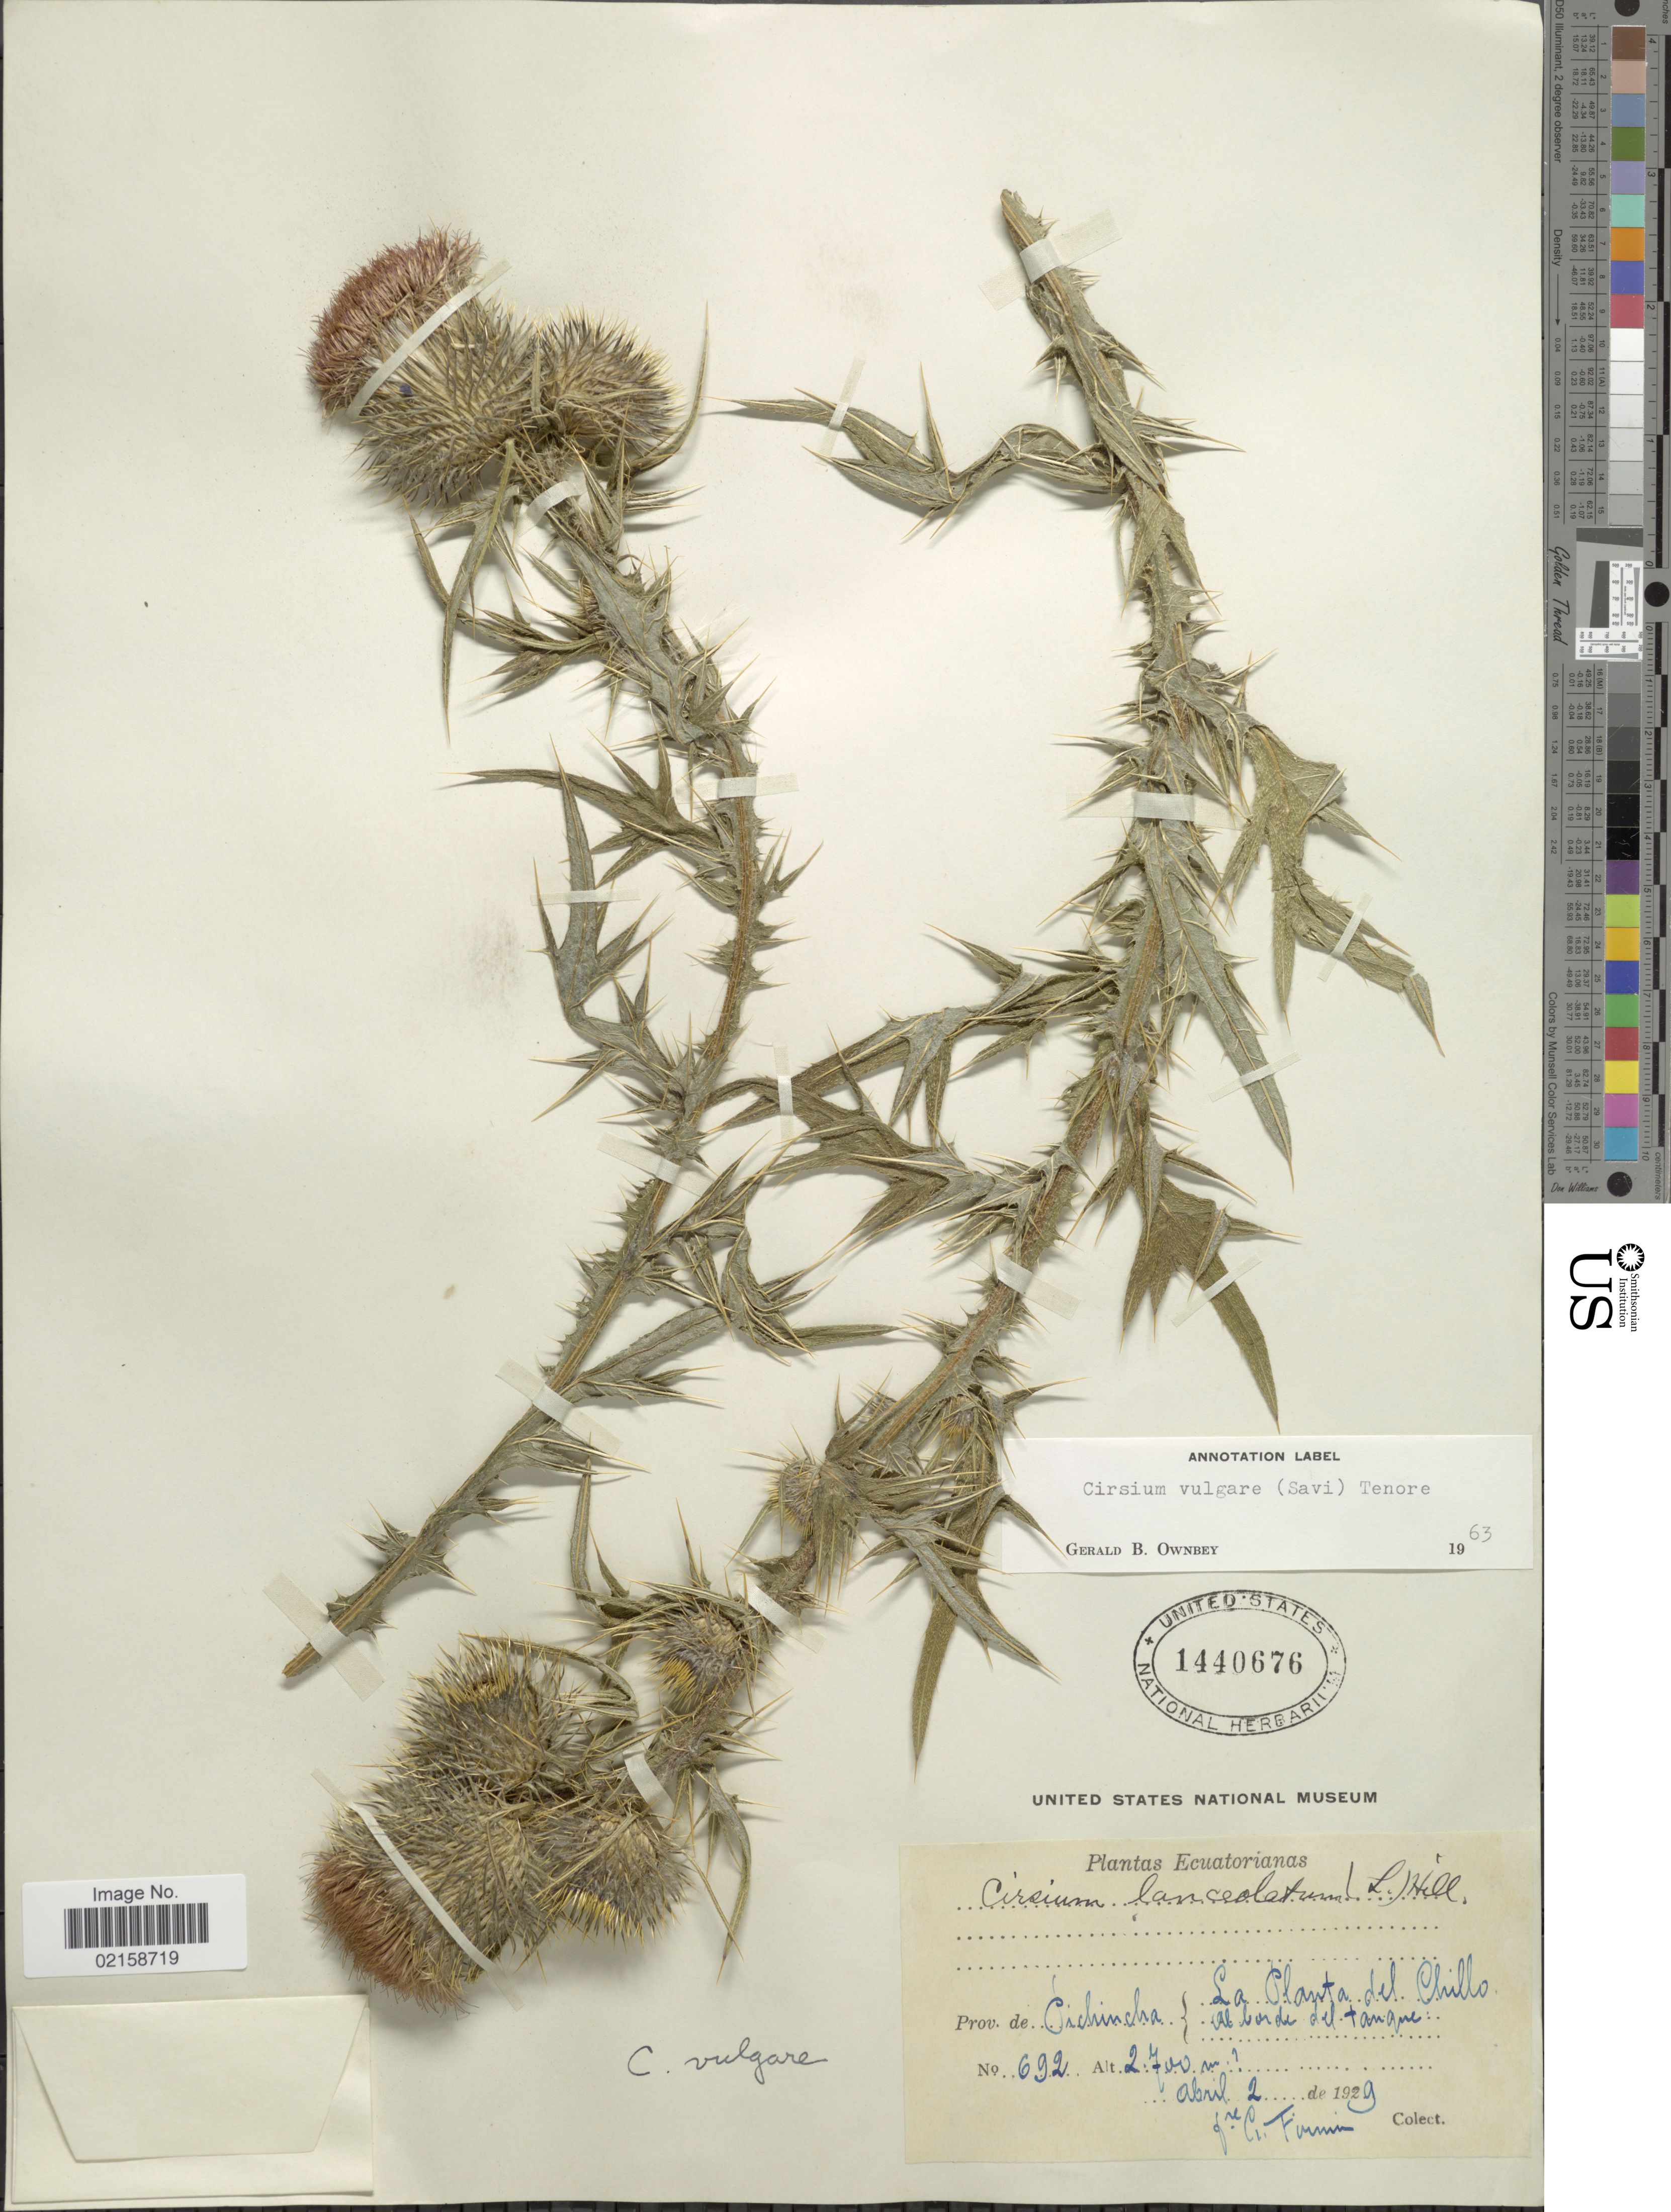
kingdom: Plantae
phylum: Tracheophyta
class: Magnoliopsida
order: Asterales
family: Asteraceae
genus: Cirsium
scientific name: Cirsium vulgare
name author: (Savi) Ten.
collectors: F. Firmin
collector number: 692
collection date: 1929-04-02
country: Ecuador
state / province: Pichincha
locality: La Planta del Chillo, al borde del tanque.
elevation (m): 2700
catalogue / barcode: US 1440676